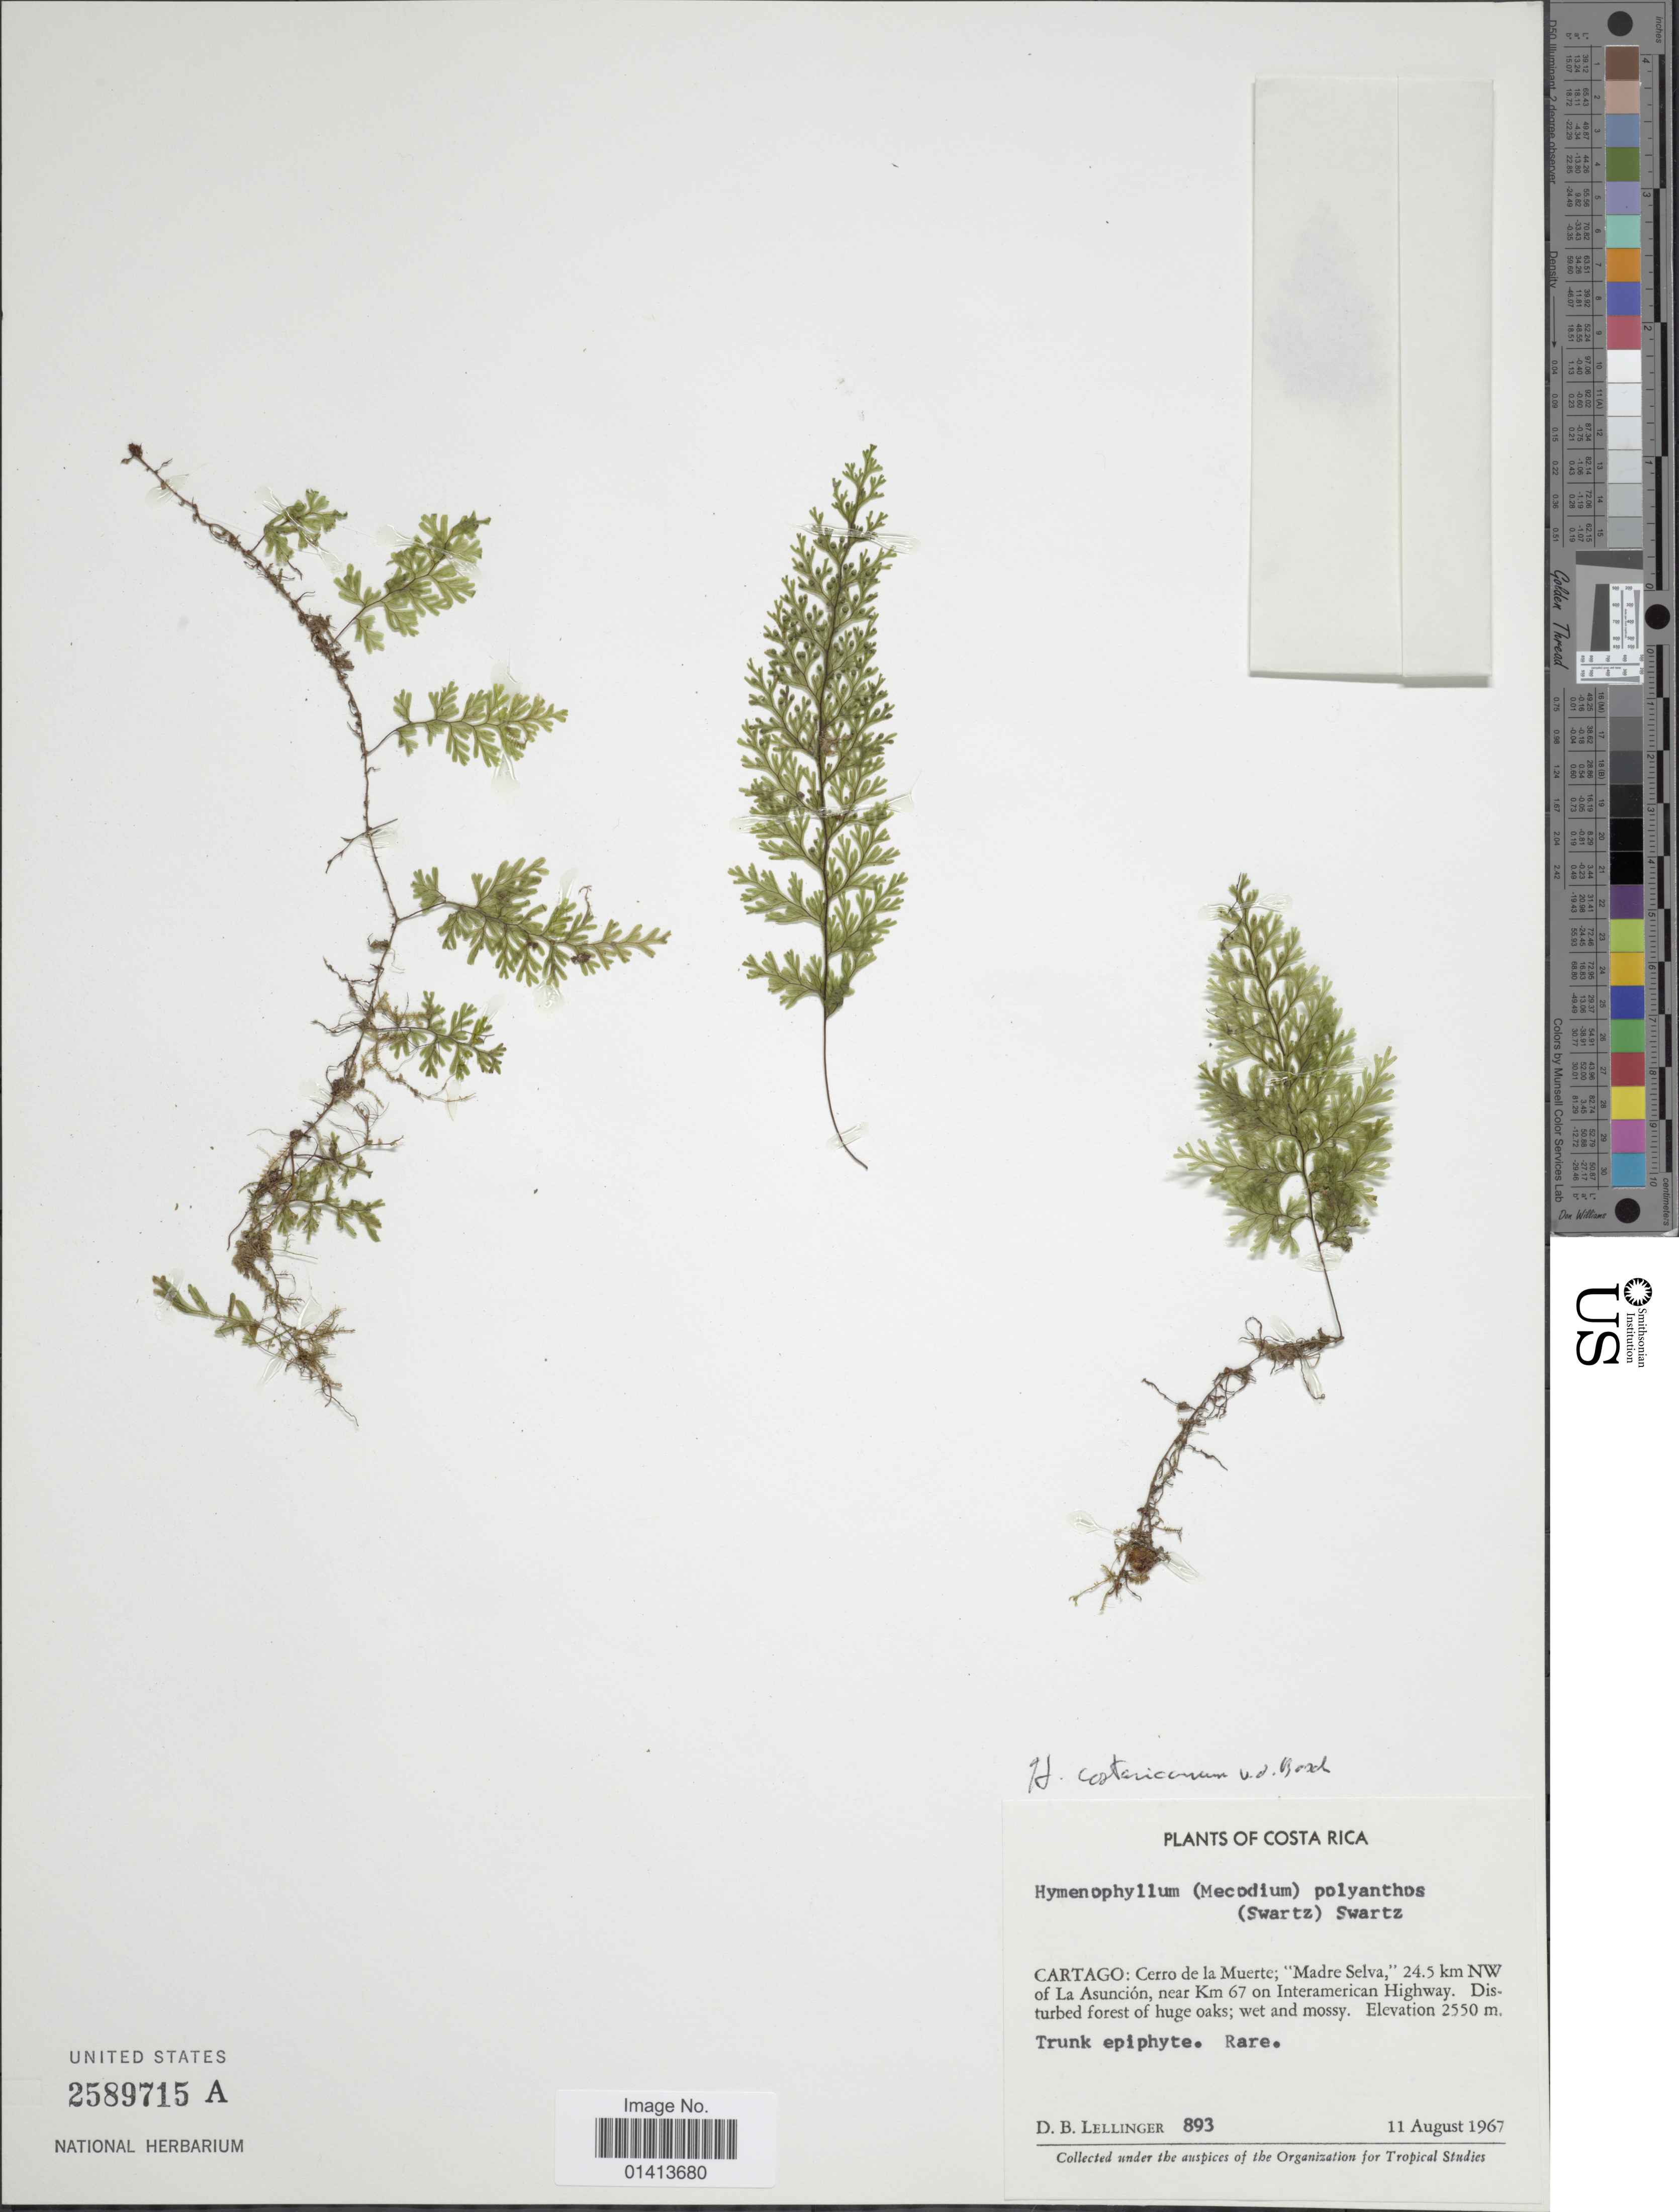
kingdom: Plantae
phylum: Tracheophyta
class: Polypodiopsida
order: Hymenophyllales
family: Hymenophyllaceae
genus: Hymenophyllum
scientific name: Hymenophyllum costaricanum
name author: Bosch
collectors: D. B. Lellinger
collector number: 893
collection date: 1967-08-11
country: Costa Rica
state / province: Cartago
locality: Cerro de la Muerte; 'Madre Selva, ' 24.5 km NW of La Ascunción, near Km 67 on Interamerican Highway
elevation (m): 2550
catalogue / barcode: US 2589715A